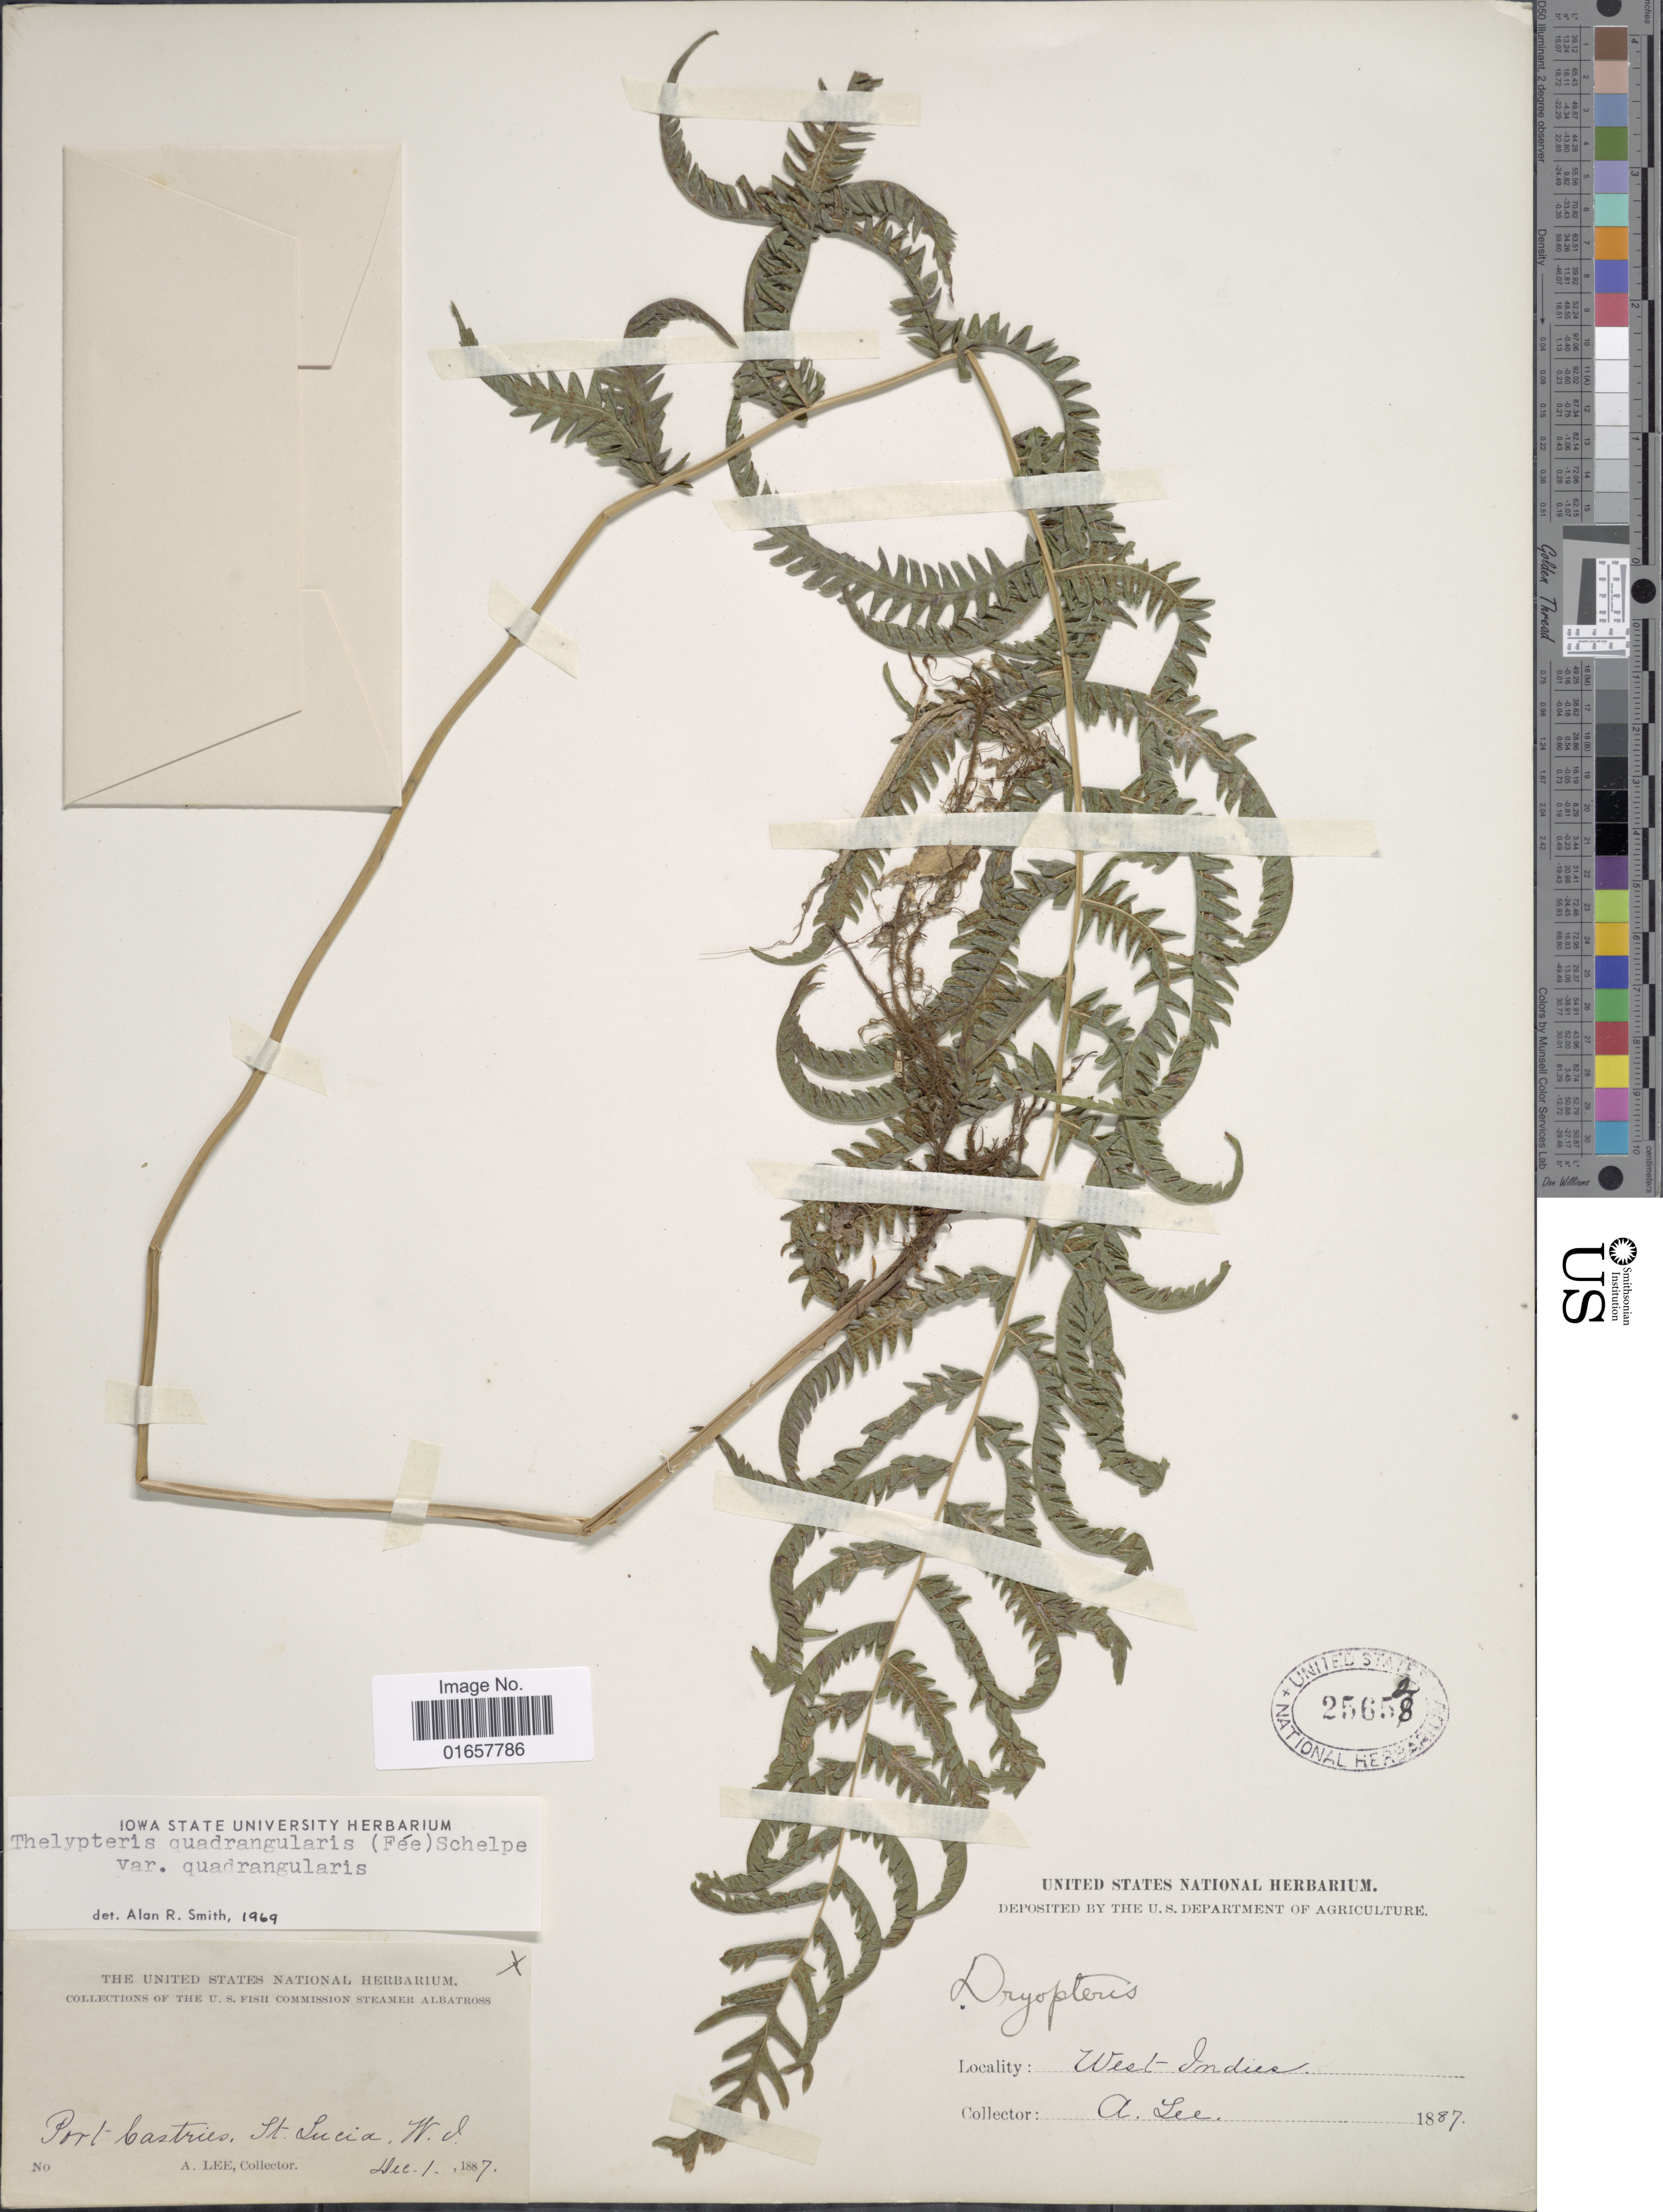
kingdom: Plantae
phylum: Tracheophyta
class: Polypodiopsida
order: Polypodiales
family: Thelypteridaceae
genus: Christella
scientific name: Christella hispidula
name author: (Decne.) Holttum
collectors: A. Lee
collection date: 1887-12-01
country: St. Lucia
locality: St. Lucia, Port bastries, West Indies.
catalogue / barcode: US 25652